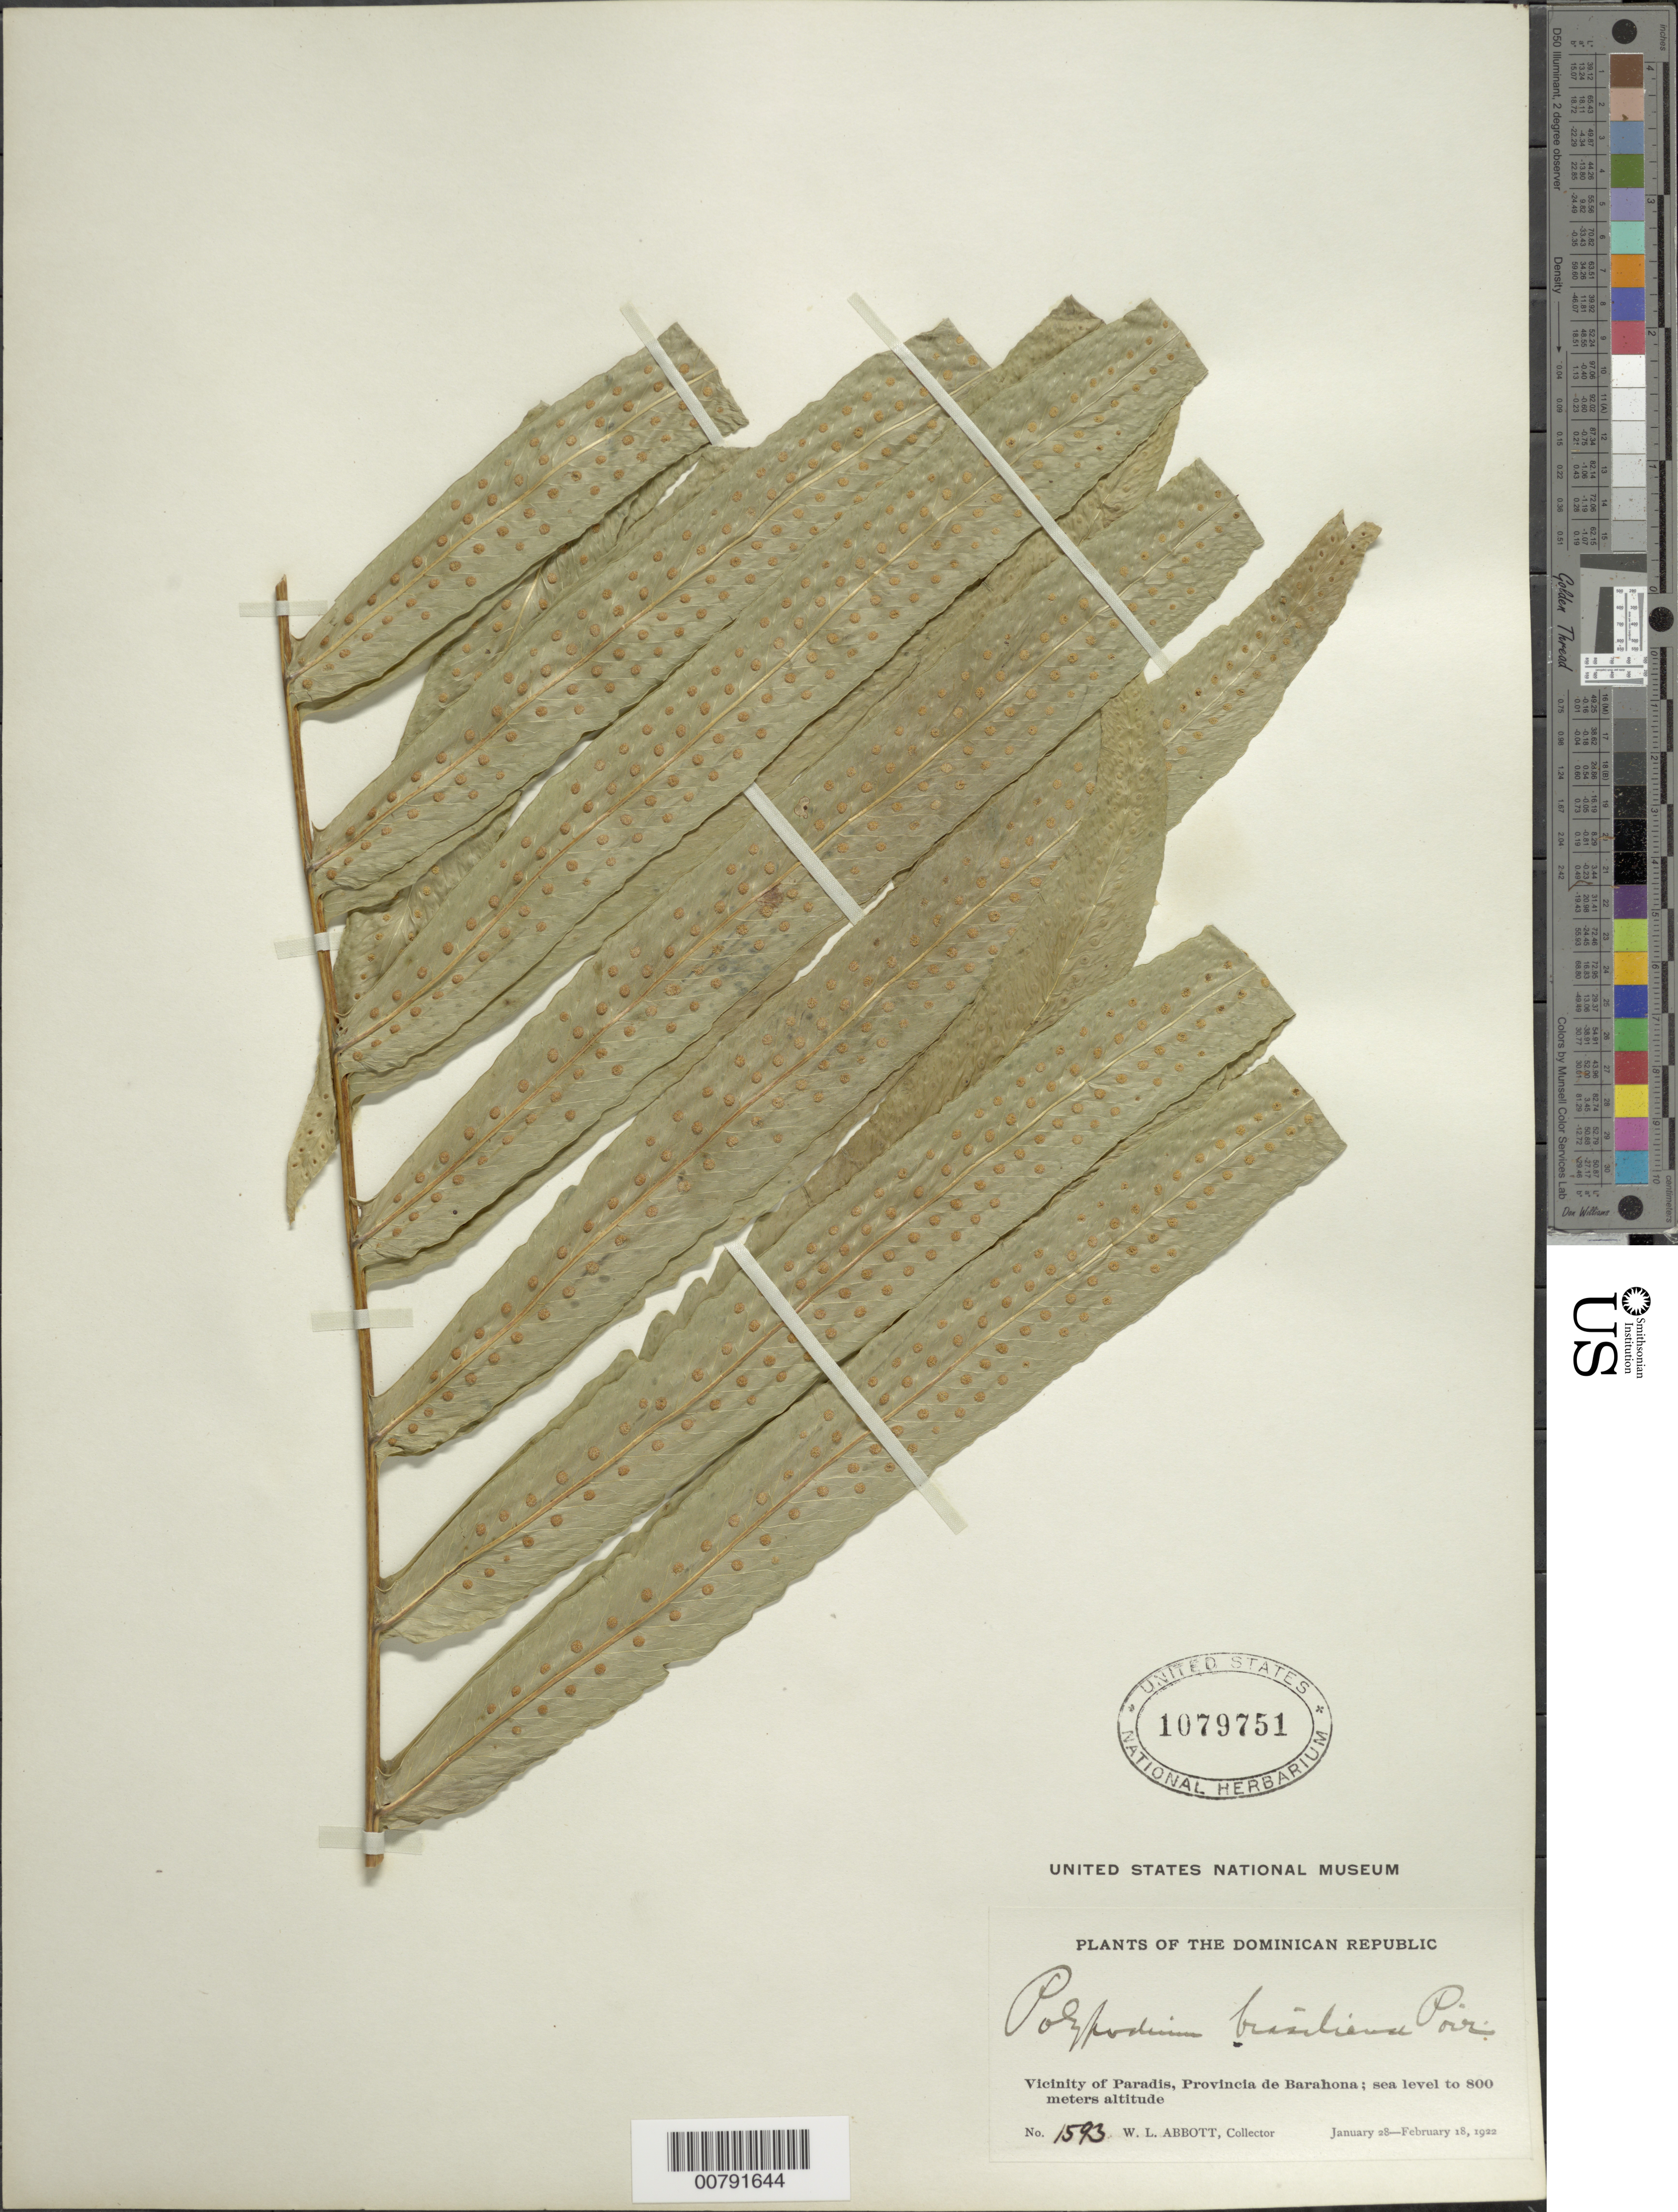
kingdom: Plantae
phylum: Tracheophyta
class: Polypodiopsida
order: Polypodiales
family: Polypodiaceae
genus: Serpocaulon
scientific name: Serpocaulon triseriale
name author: (Sw.) A.R. Sm.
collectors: W. L. Abbott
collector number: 1593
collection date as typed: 28 Feb 1922 18 Feb 1922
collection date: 1922-02-18/1922-02-28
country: Dominican Republic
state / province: Barahona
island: Hispaniola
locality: Paradis vicinity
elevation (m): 0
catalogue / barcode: US 1079751